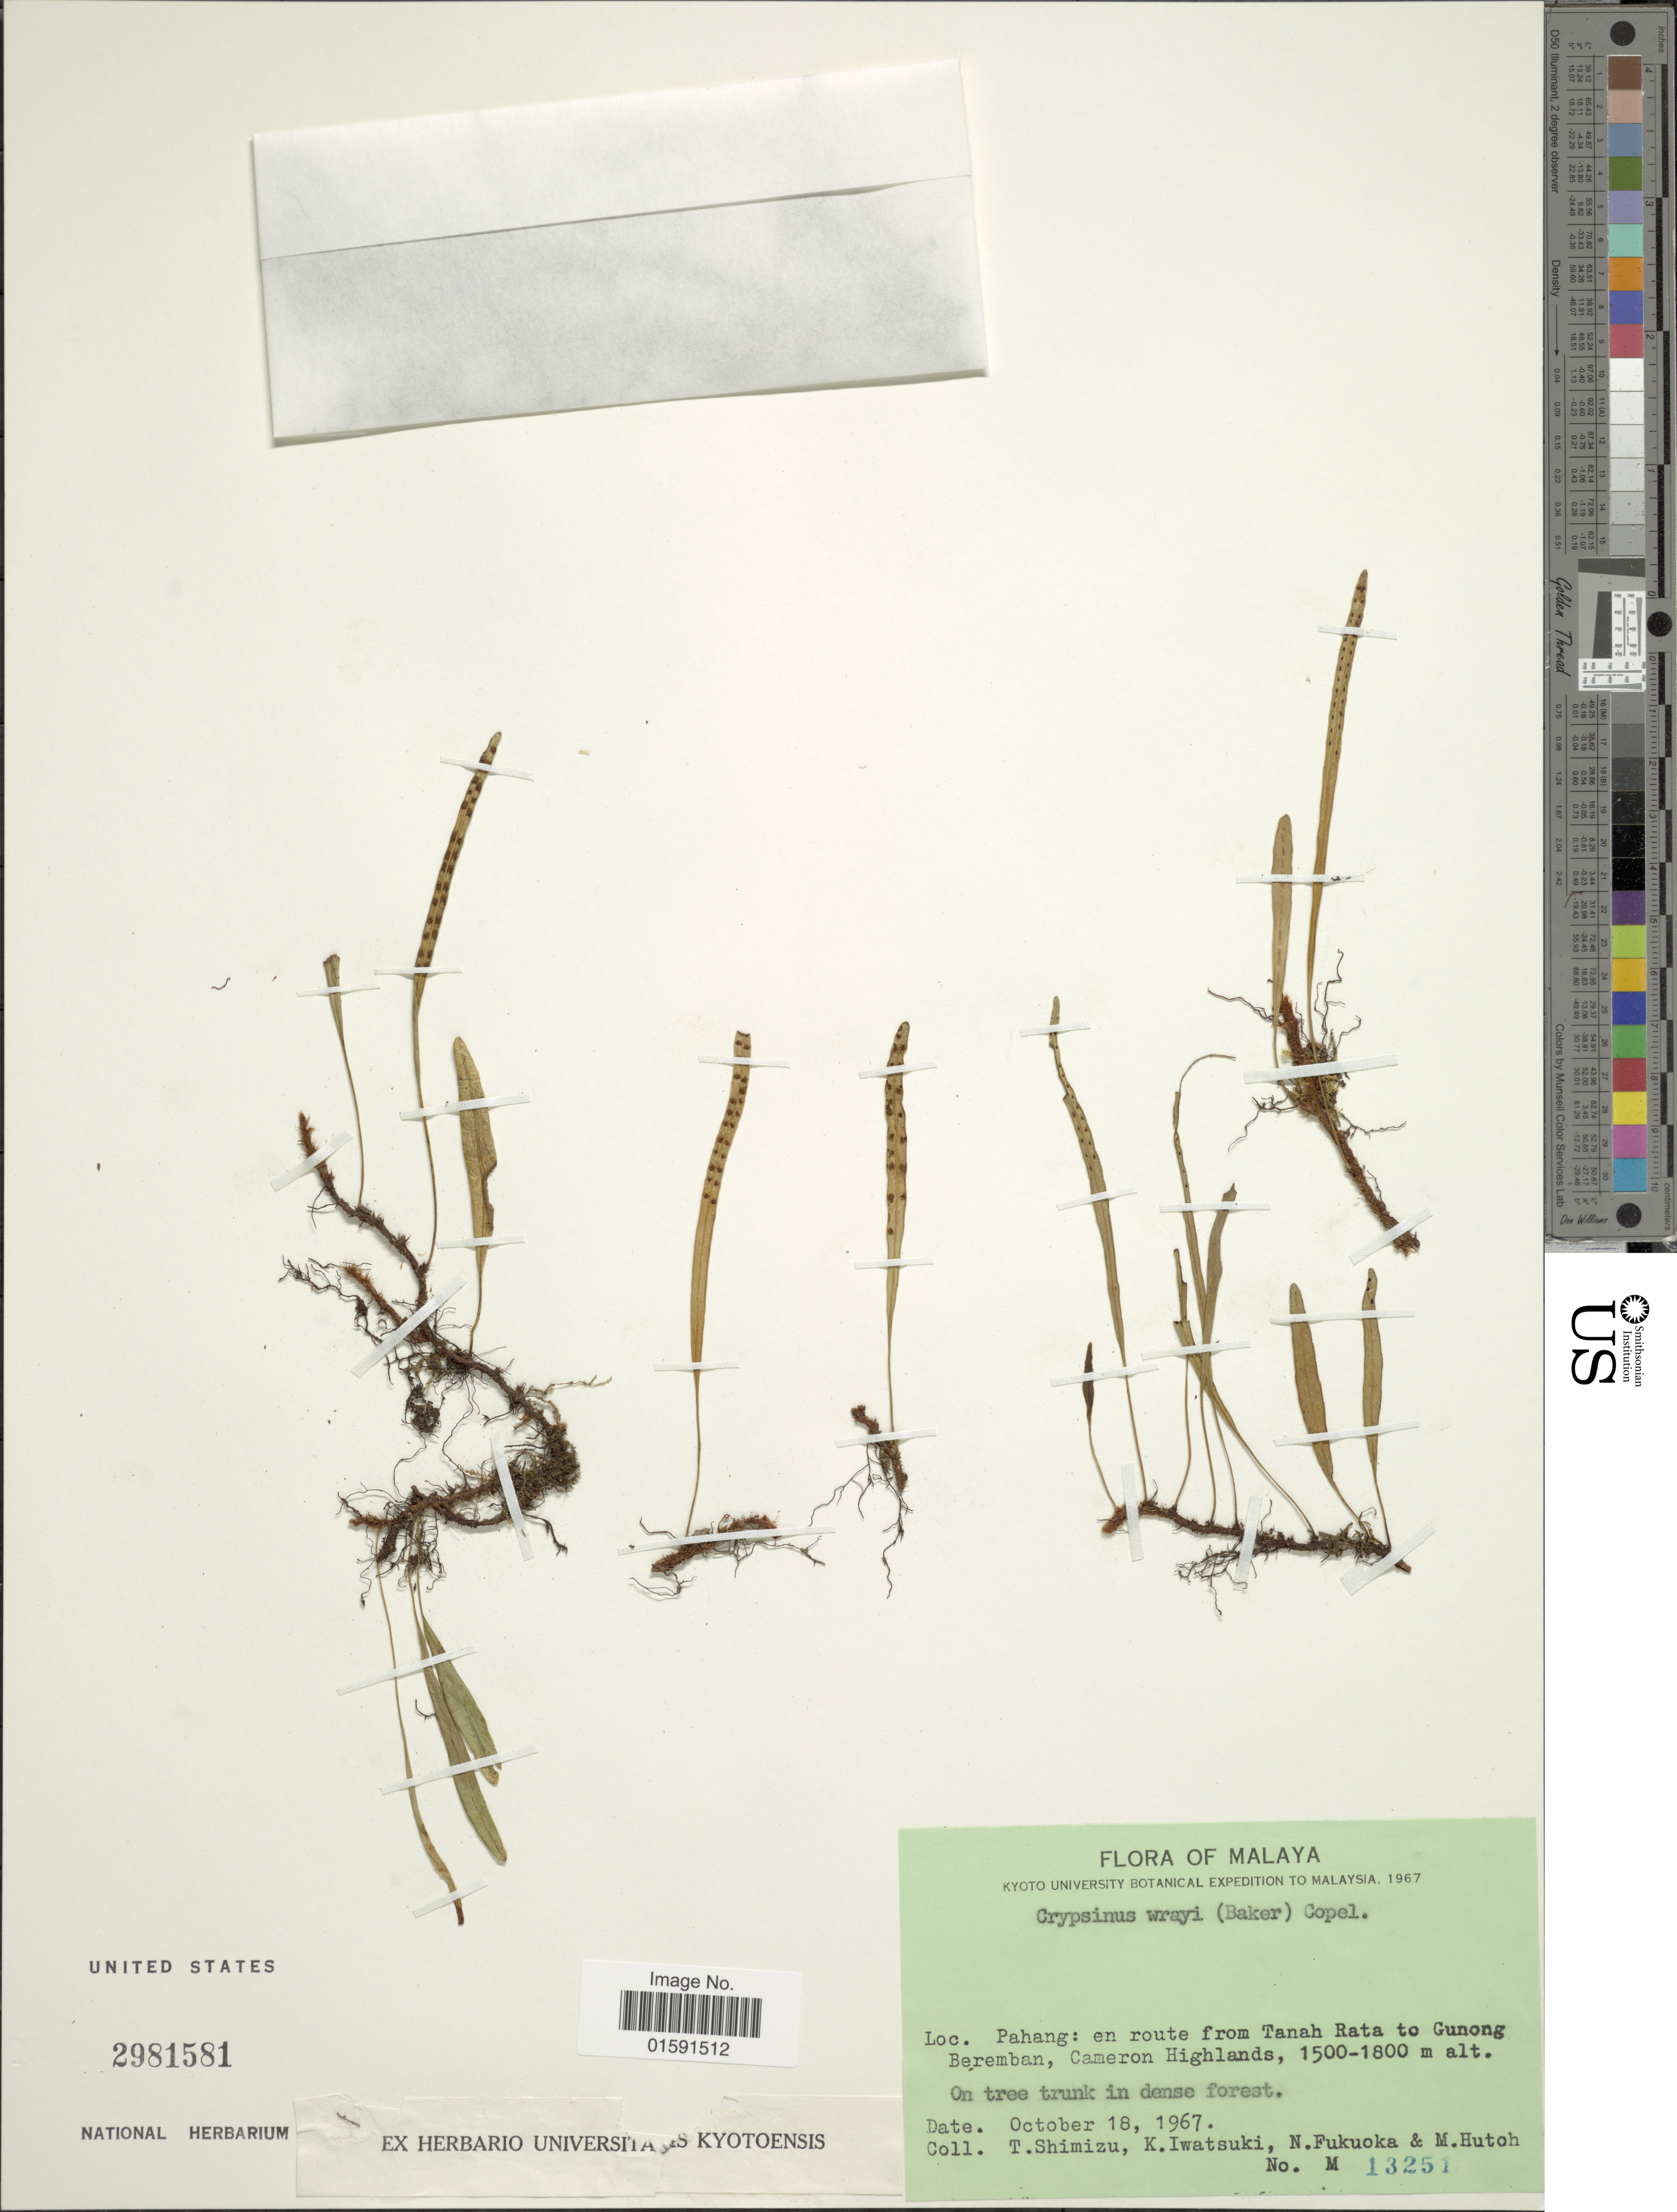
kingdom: Plantae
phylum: Tracheophyta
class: Polypodiopsida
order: Polypodiales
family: Polypodiaceae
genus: Selliguea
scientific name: Selliguea subsparsa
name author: (Baker) Hovenkamp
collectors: T. Shimizu, K. Iwatsuki, N. Fukuoka & M. Hutoh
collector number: M 13251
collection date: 1967-10-18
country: Malaysia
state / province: Pahang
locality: Pahang: en route from Tanah Rata to Gunong Beremban, Cameron Highlands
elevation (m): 1500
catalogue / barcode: US 2981581